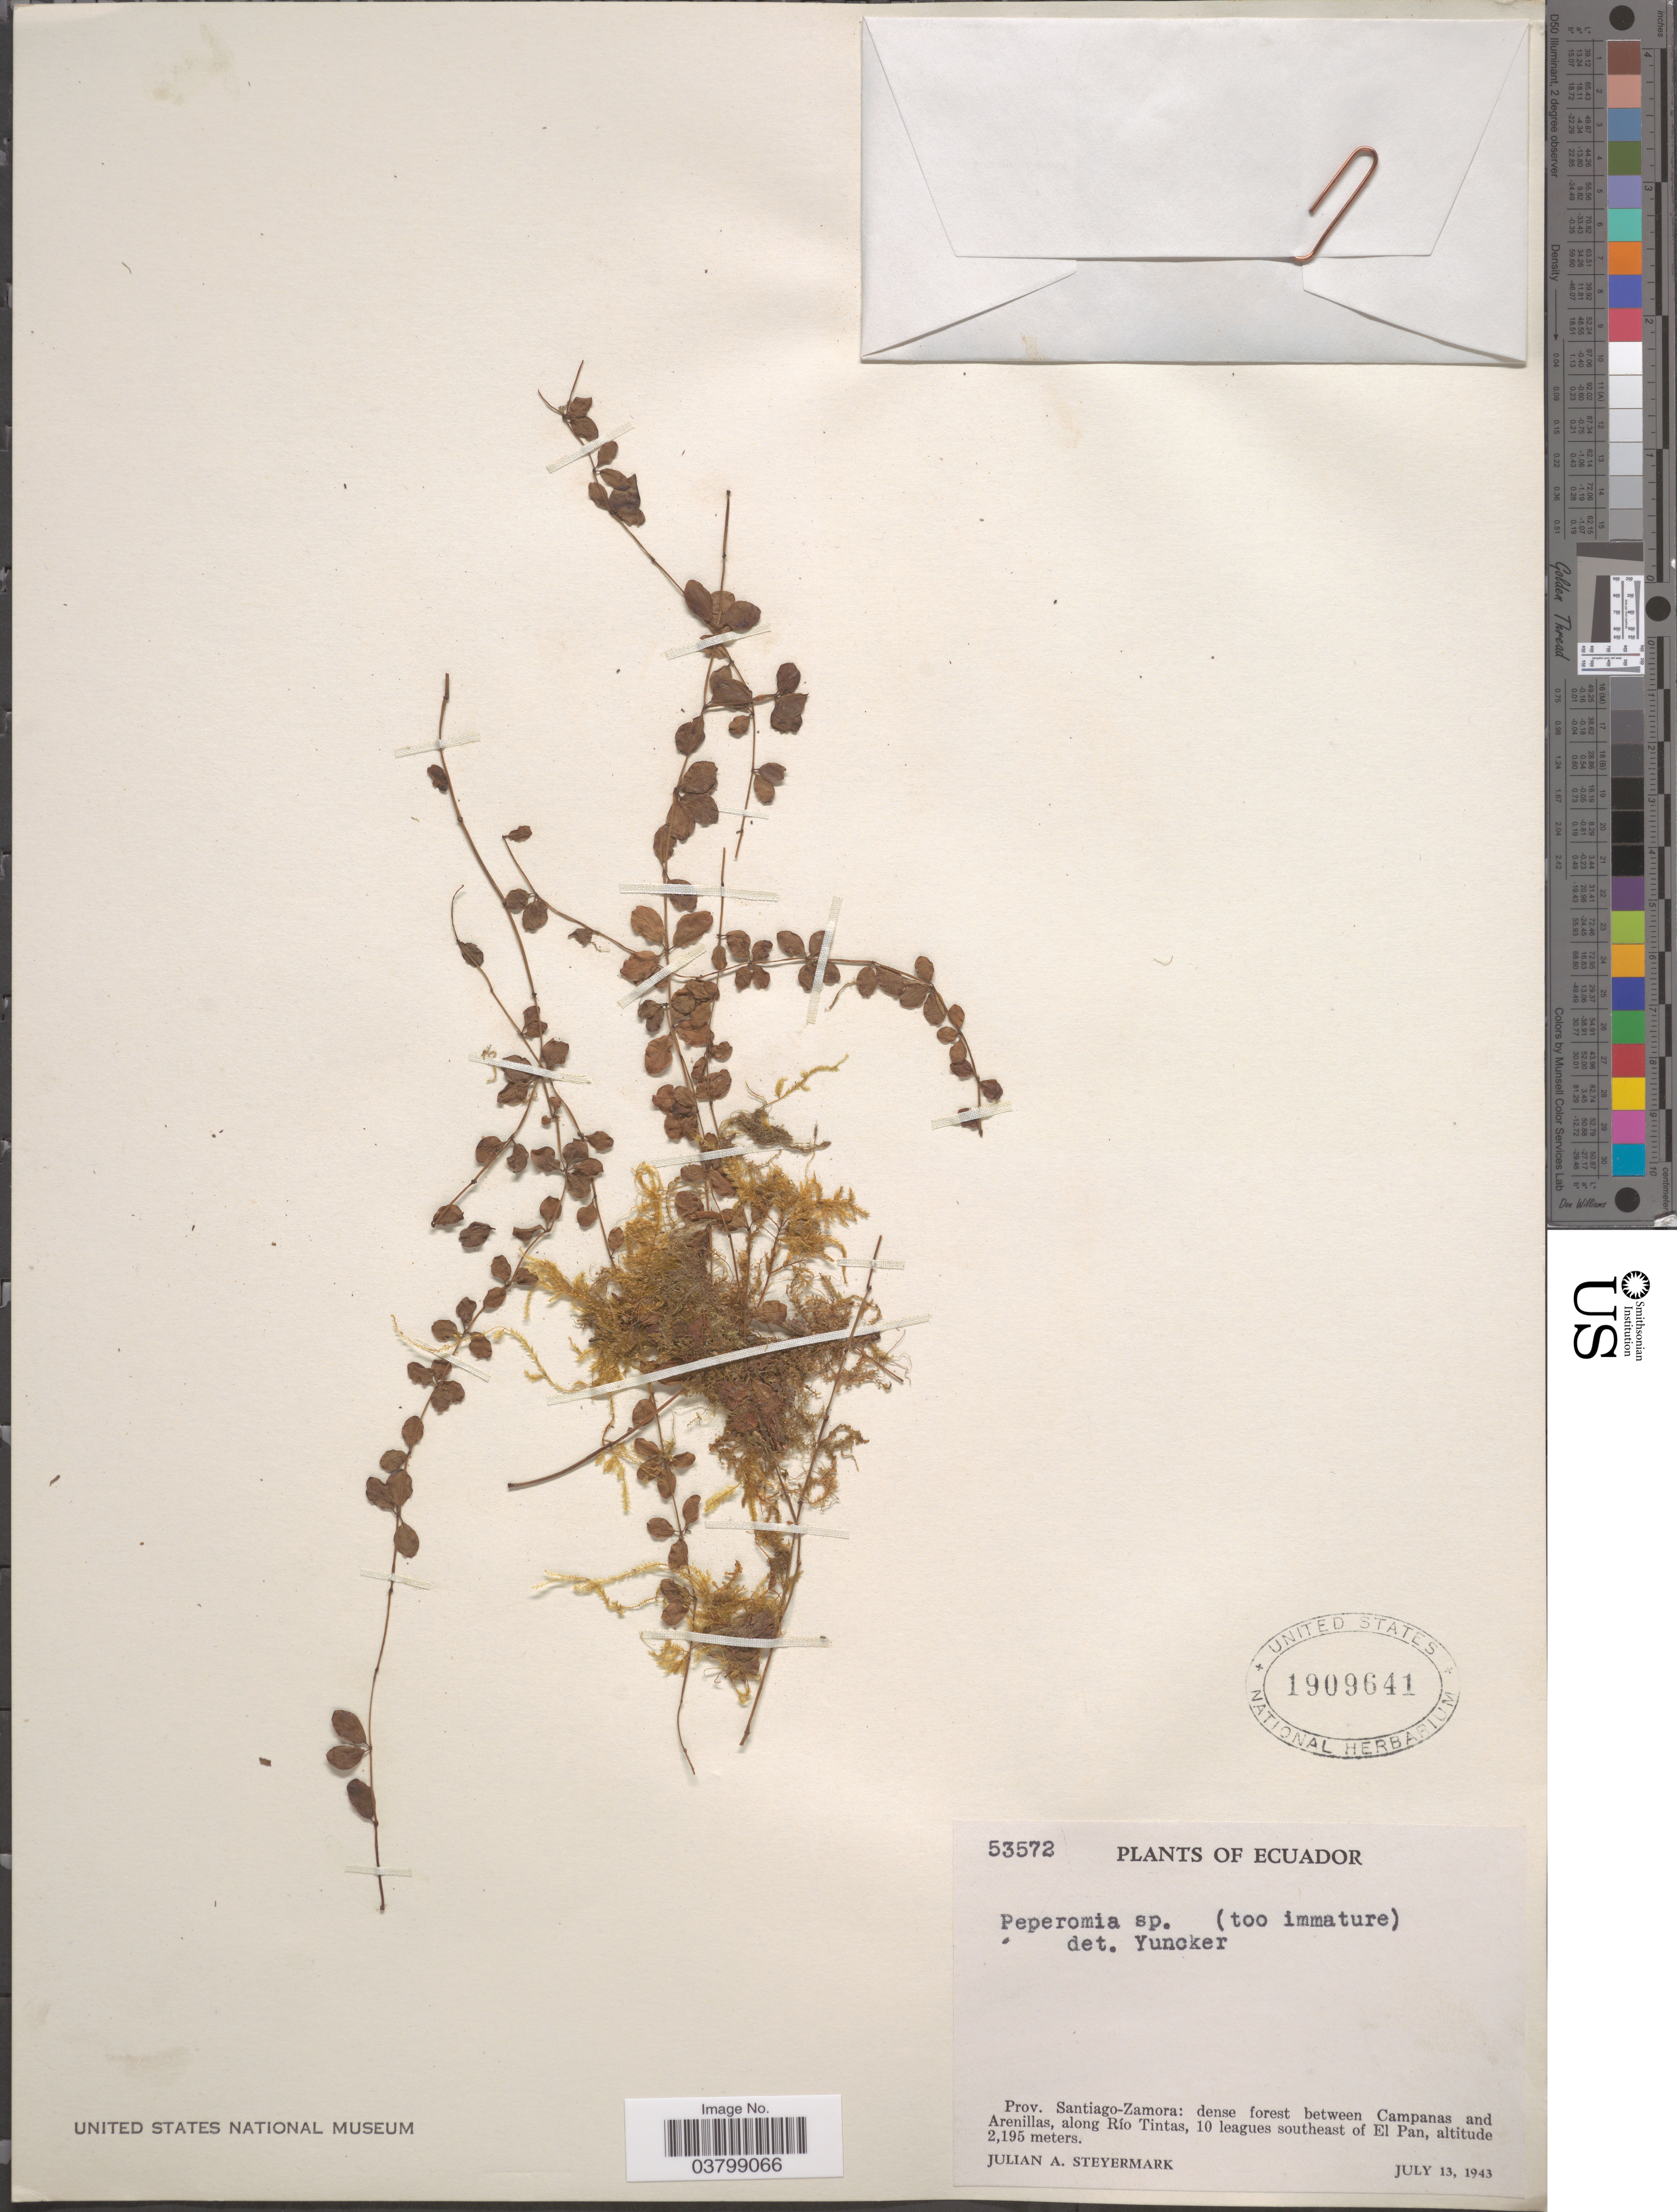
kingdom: Plantae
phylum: Tracheophyta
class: Magnoliopsida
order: Piperales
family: Piperaceae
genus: Peperomia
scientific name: Peperomia sp.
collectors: J. Steyermark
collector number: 53572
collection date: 1943-07-13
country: Ecuador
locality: Prov. Santiago-Zamora: dense forest between Campanas and Arenillas, along Río Tintas, 10 leagues southeast of El Pan.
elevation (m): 2195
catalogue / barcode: US 1909641